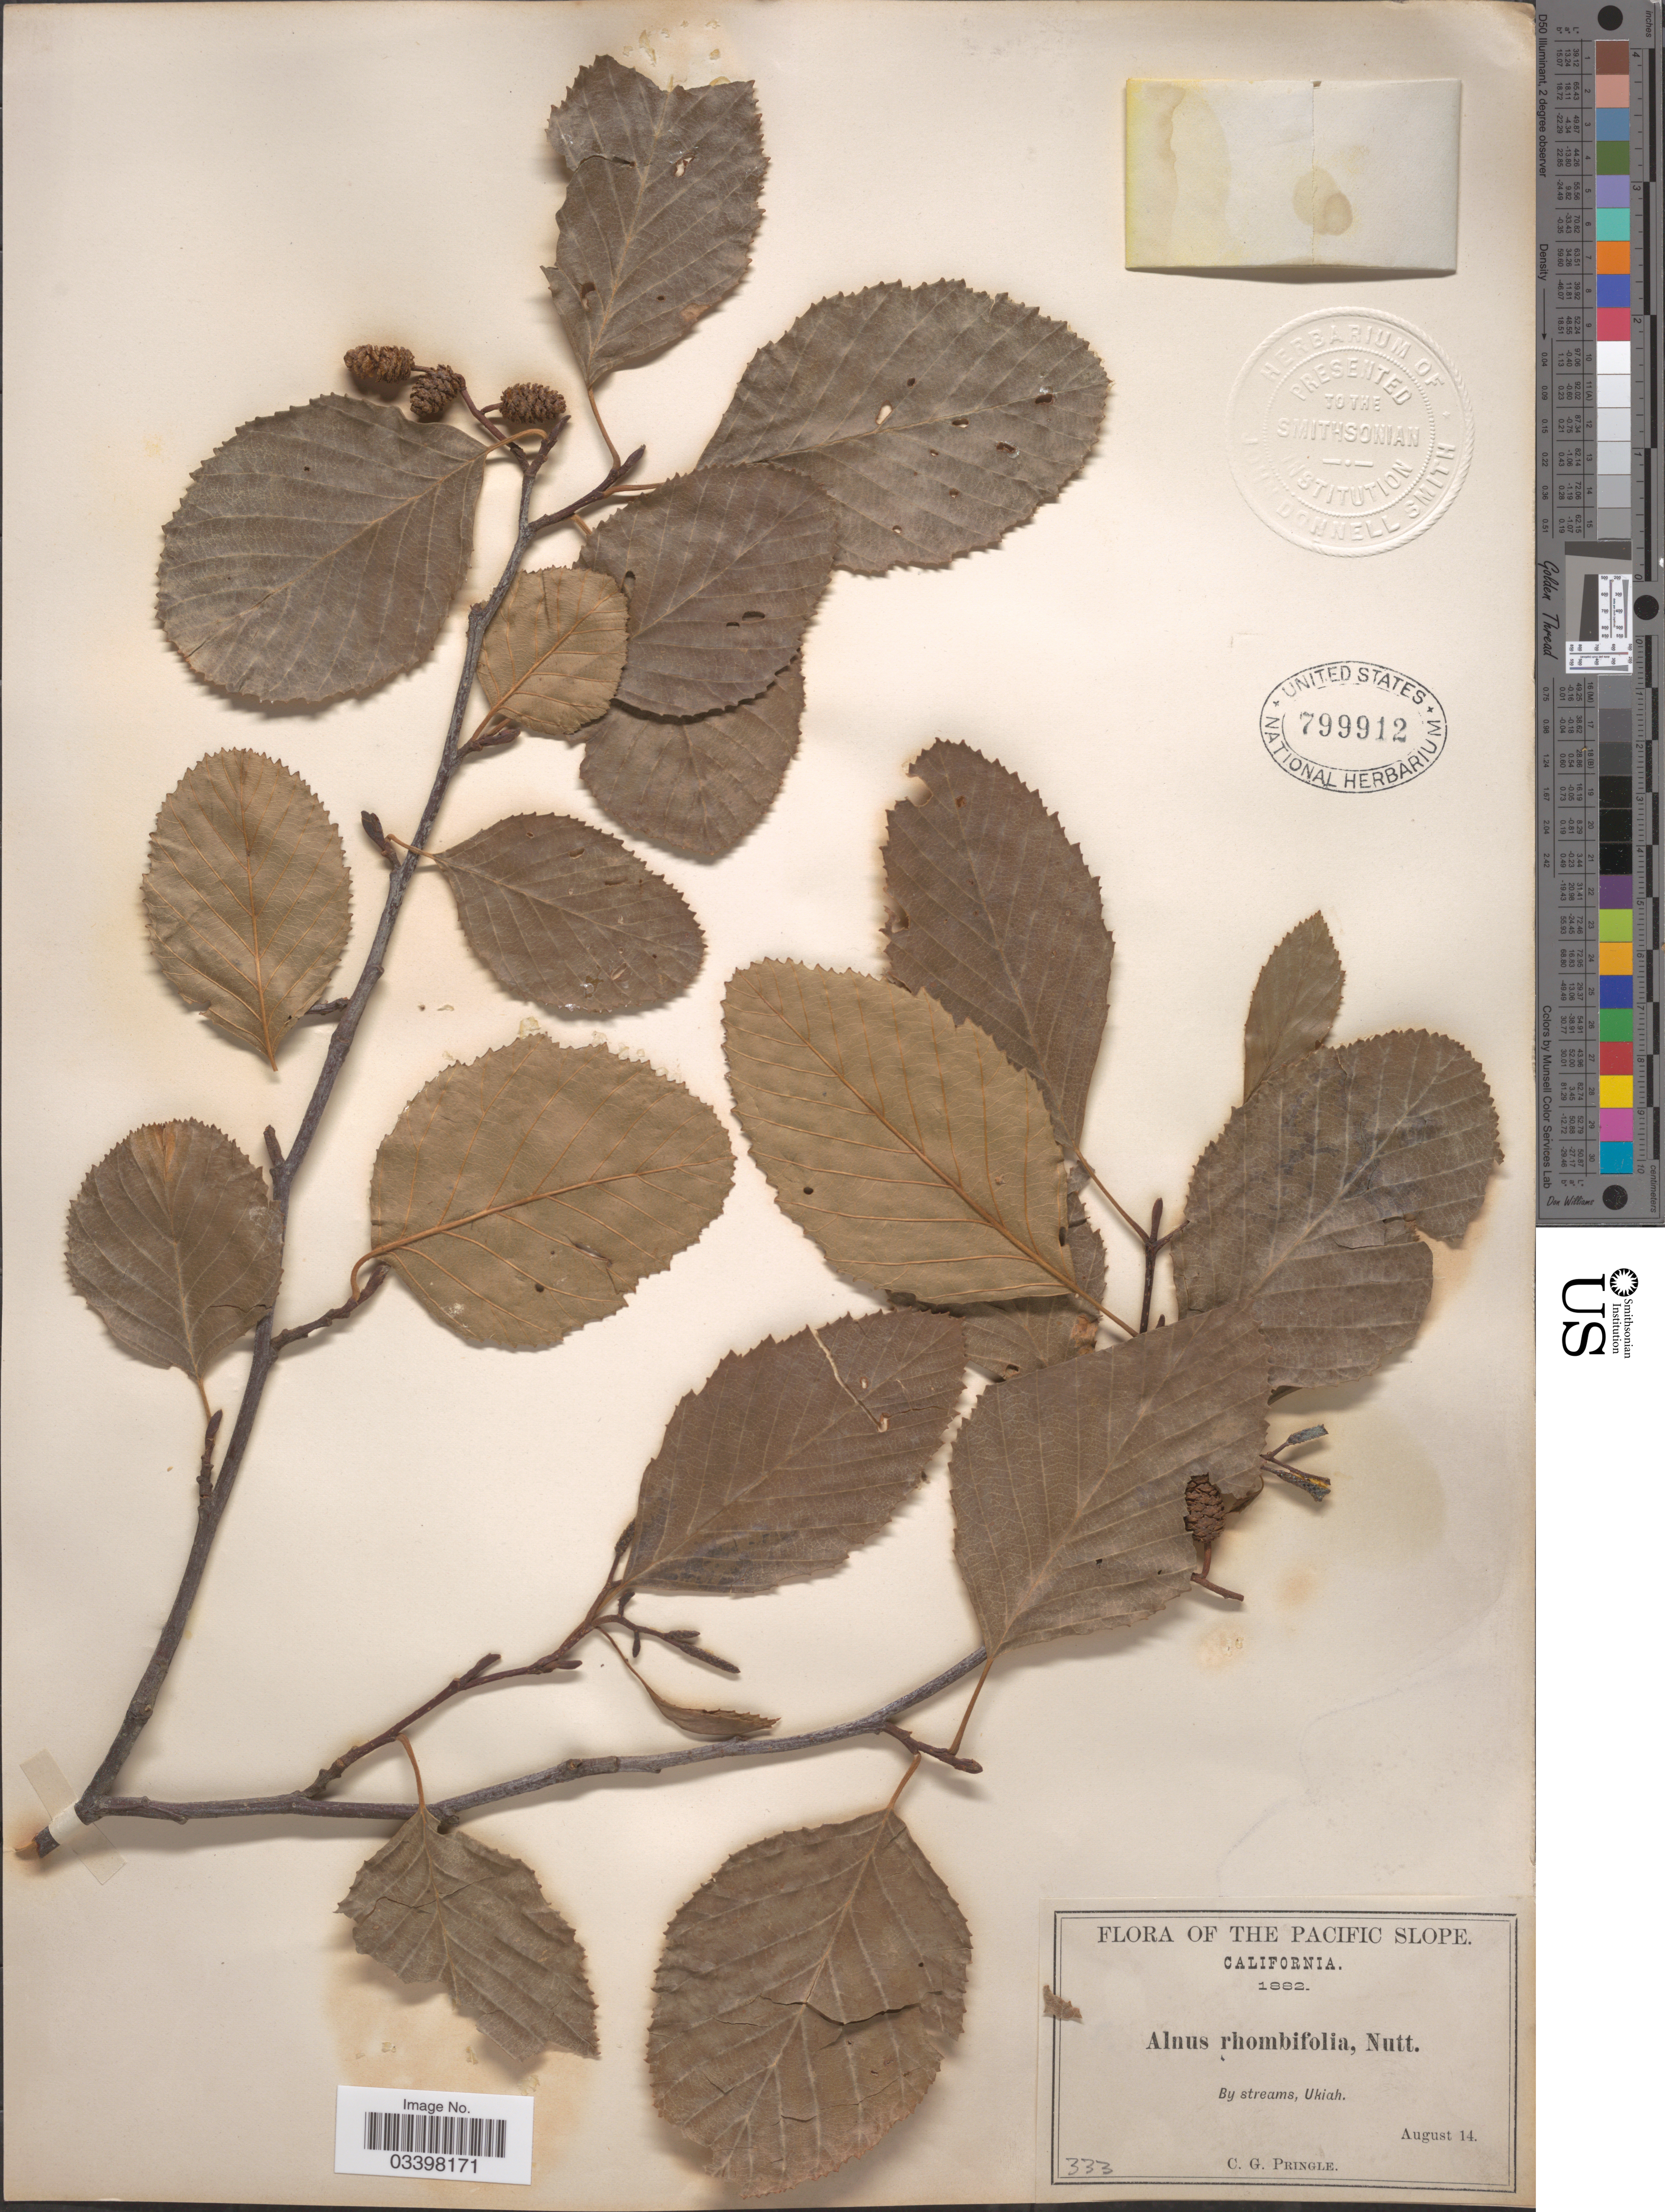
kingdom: Plantae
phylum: Tracheophyta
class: Magnoliopsida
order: Fagales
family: Betulaceae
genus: Alnus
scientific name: Alnus rhombifolia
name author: Nutt.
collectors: C. G. Pringle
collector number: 333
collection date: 1882-08-14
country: United States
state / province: California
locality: The Pacific Slope. Ukiah.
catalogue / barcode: US 799912